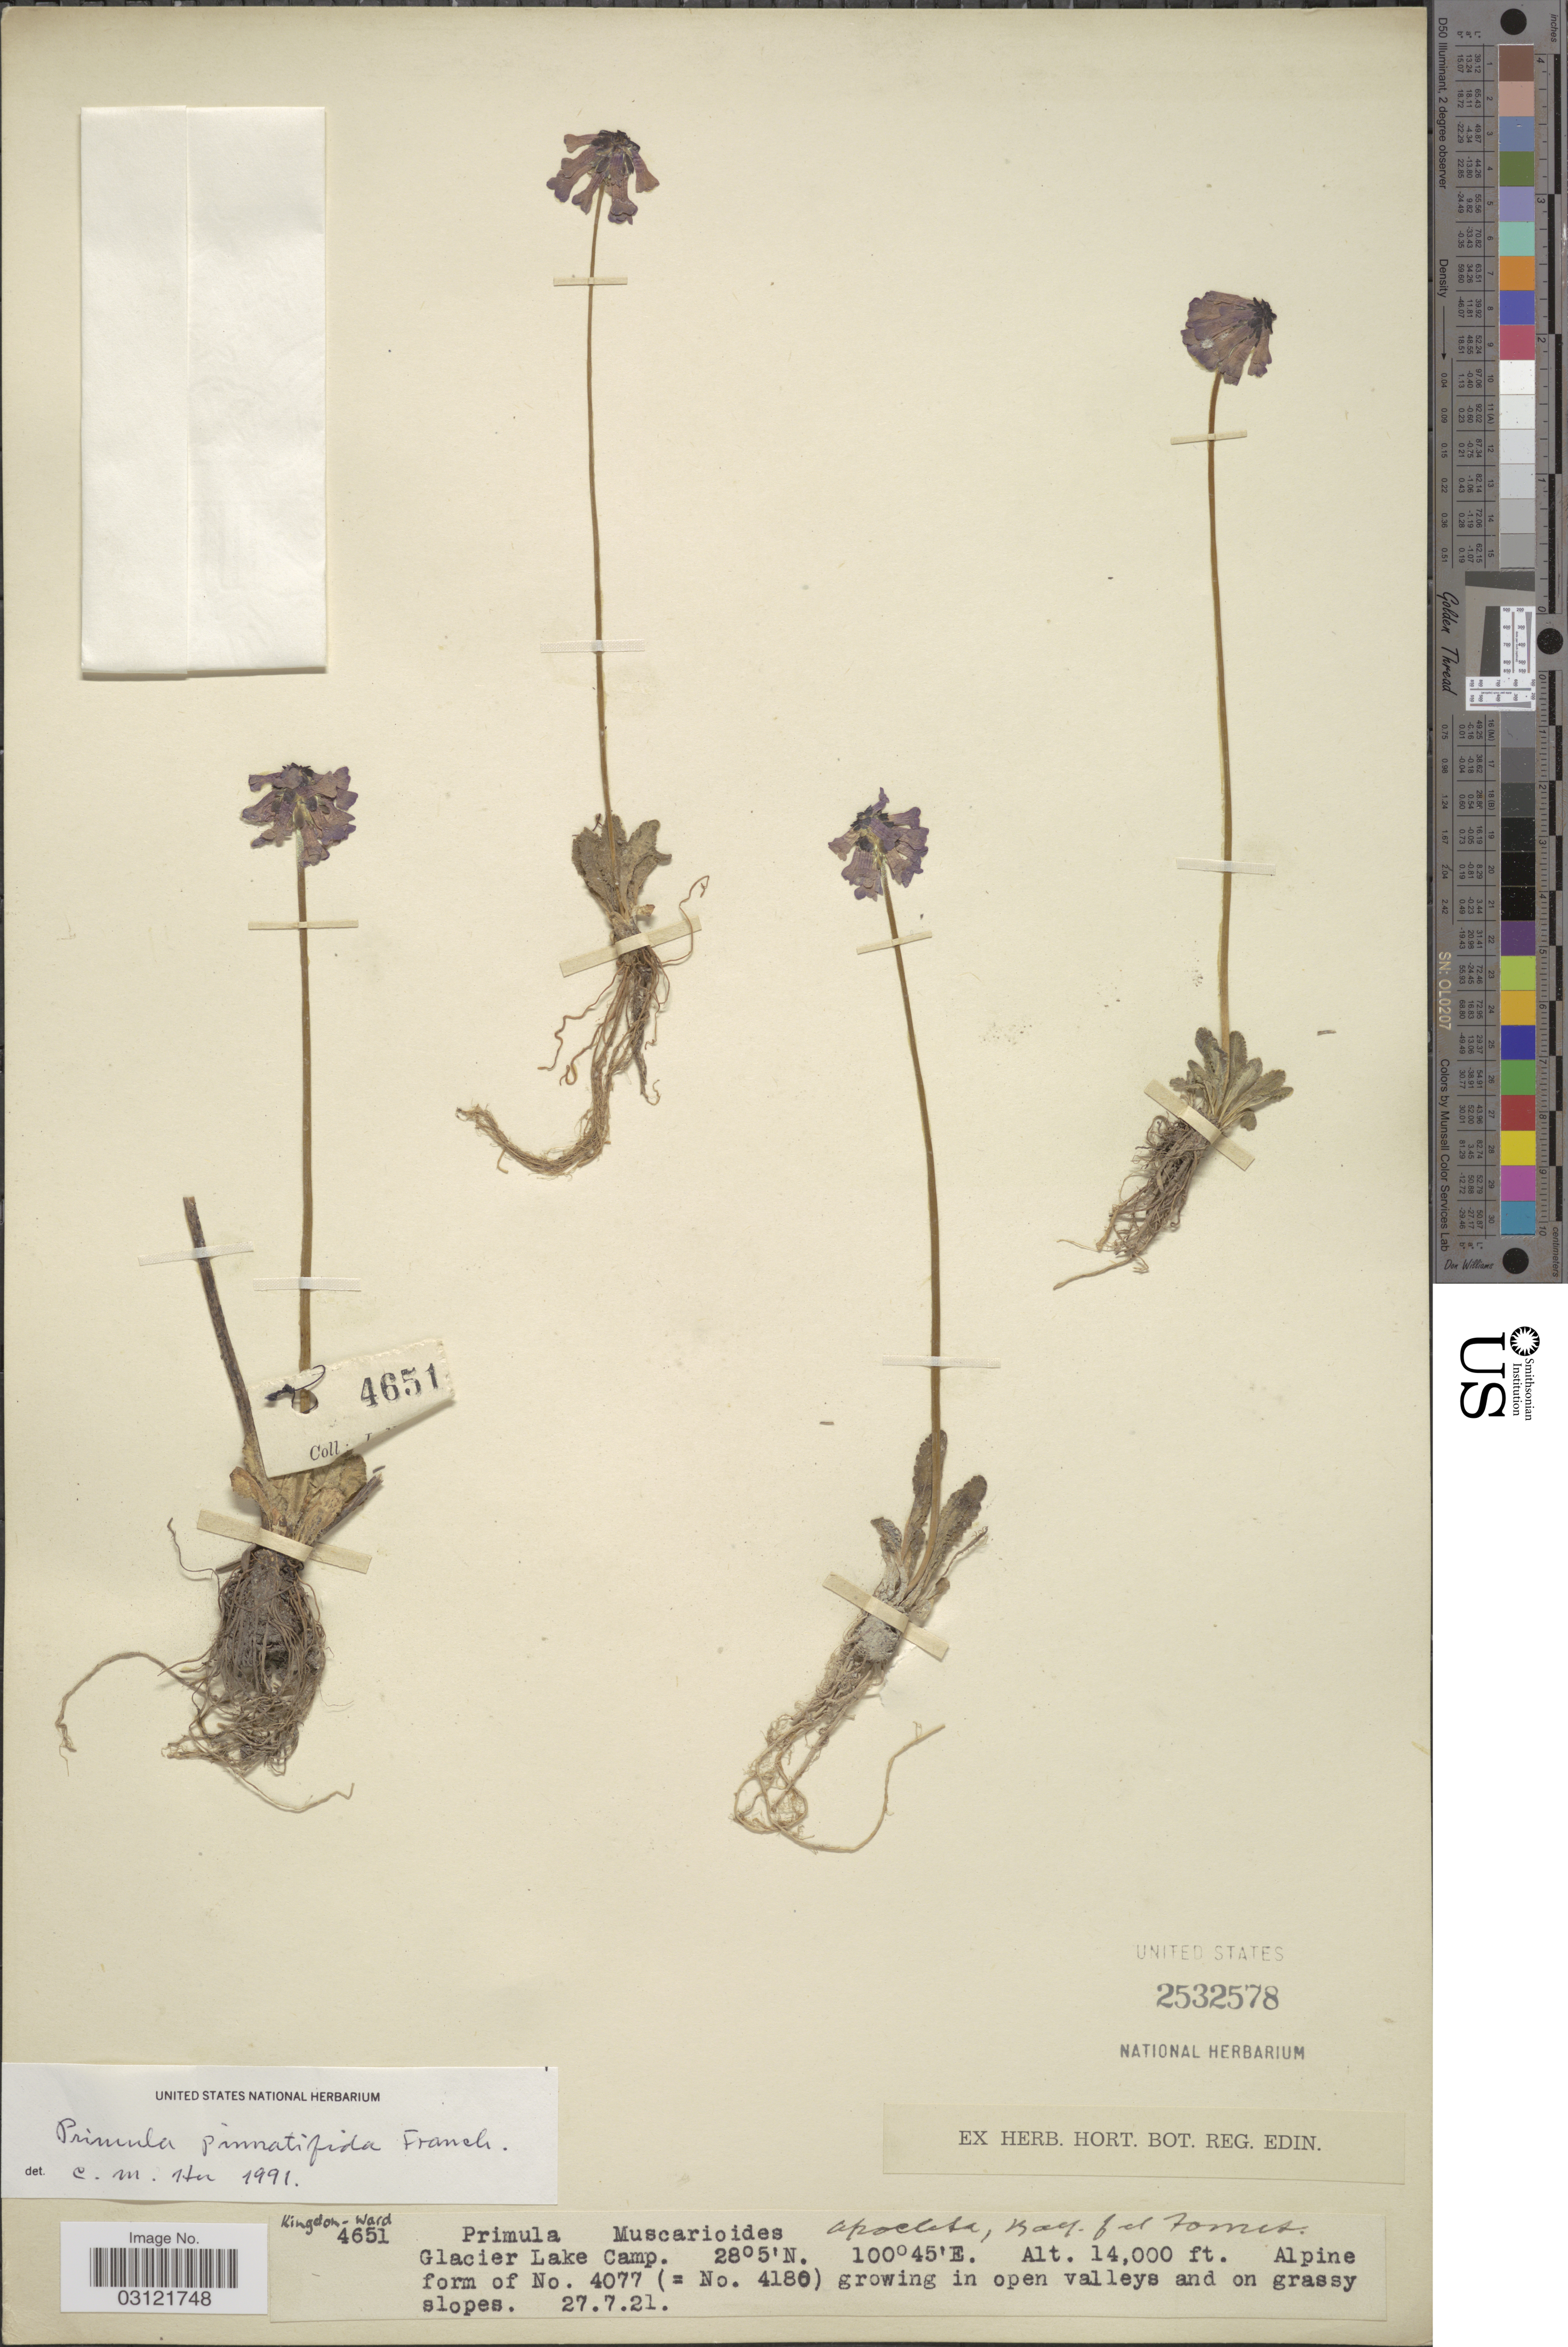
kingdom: Plantae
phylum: Tracheophyta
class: Magnoliopsida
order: Ericales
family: Primulaceae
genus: Primula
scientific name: Primula pinnatifida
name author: Franch.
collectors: F. Kingdon Ward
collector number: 4651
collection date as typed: Transcribed d/m/y: 27/7/21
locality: Glacier Lake Camp.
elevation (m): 4267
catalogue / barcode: US 2532578